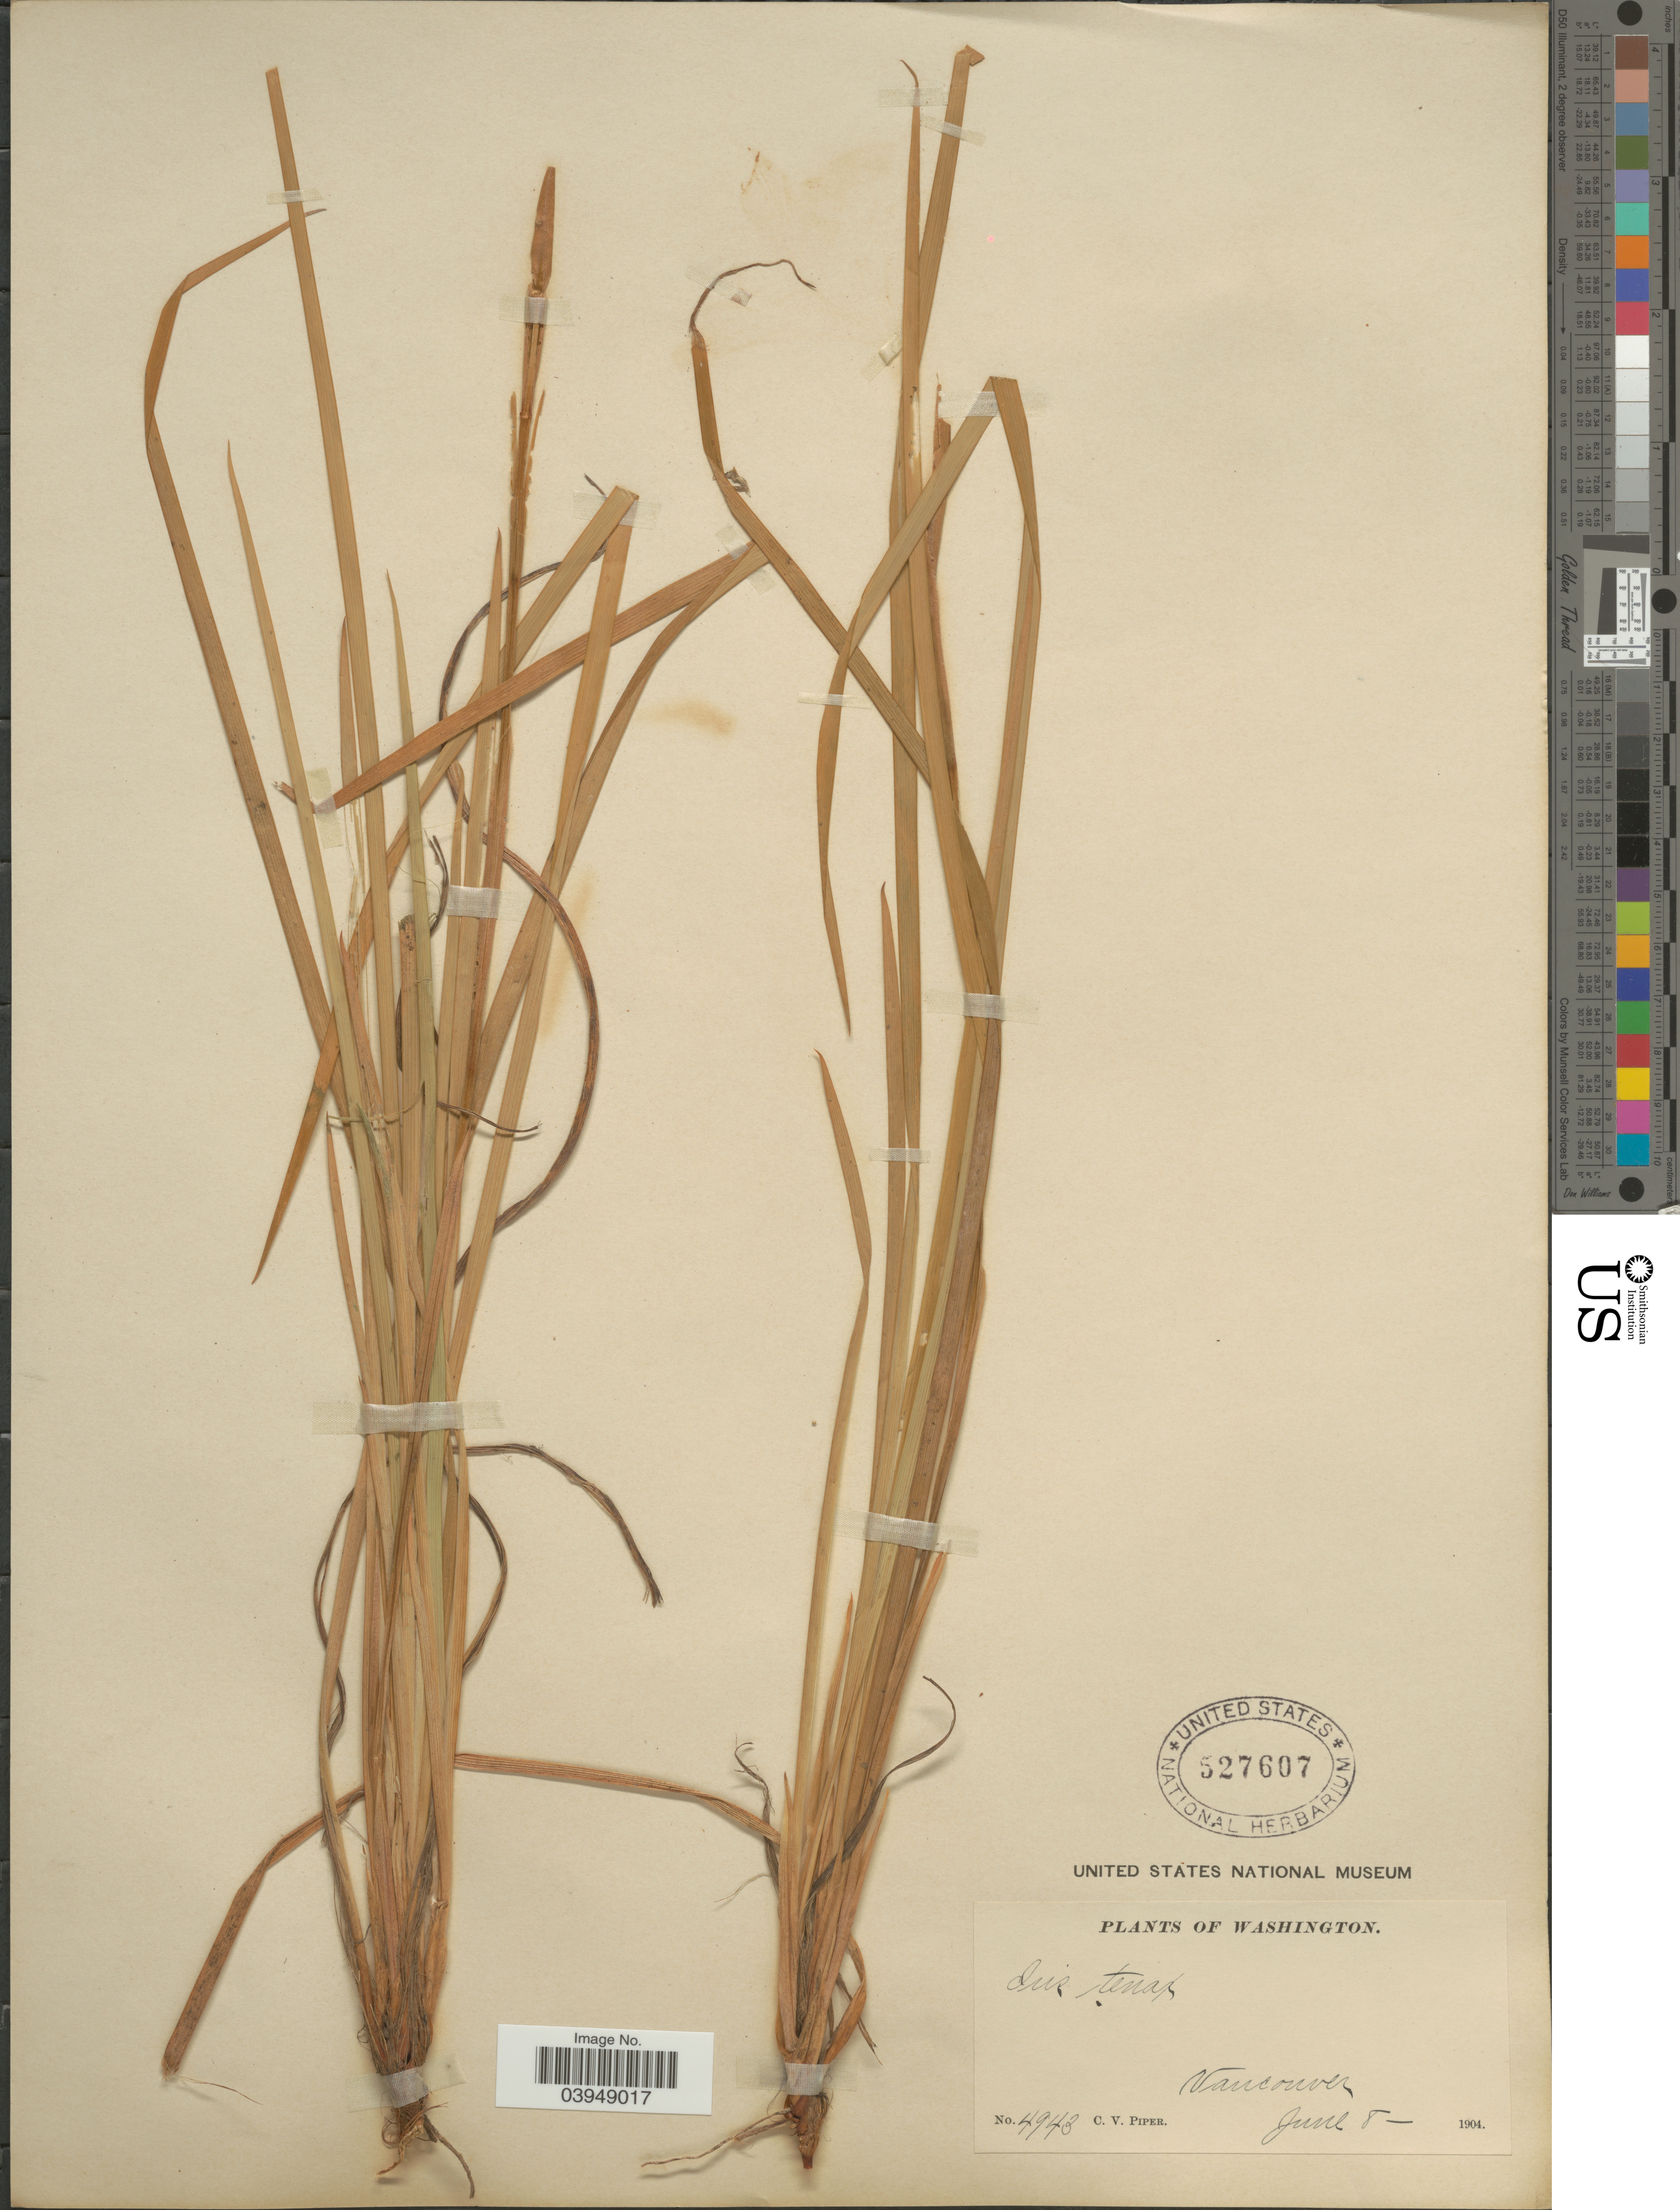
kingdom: Plantae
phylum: Tracheophyta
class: Liliopsida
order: Asparagales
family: Iridaceae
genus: Iris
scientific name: Iris tenax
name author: Douglas ex Lindl.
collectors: C. V. Piper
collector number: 4943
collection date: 1904-06-08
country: United States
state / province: Washington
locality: Vancouver.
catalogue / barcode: US 527607